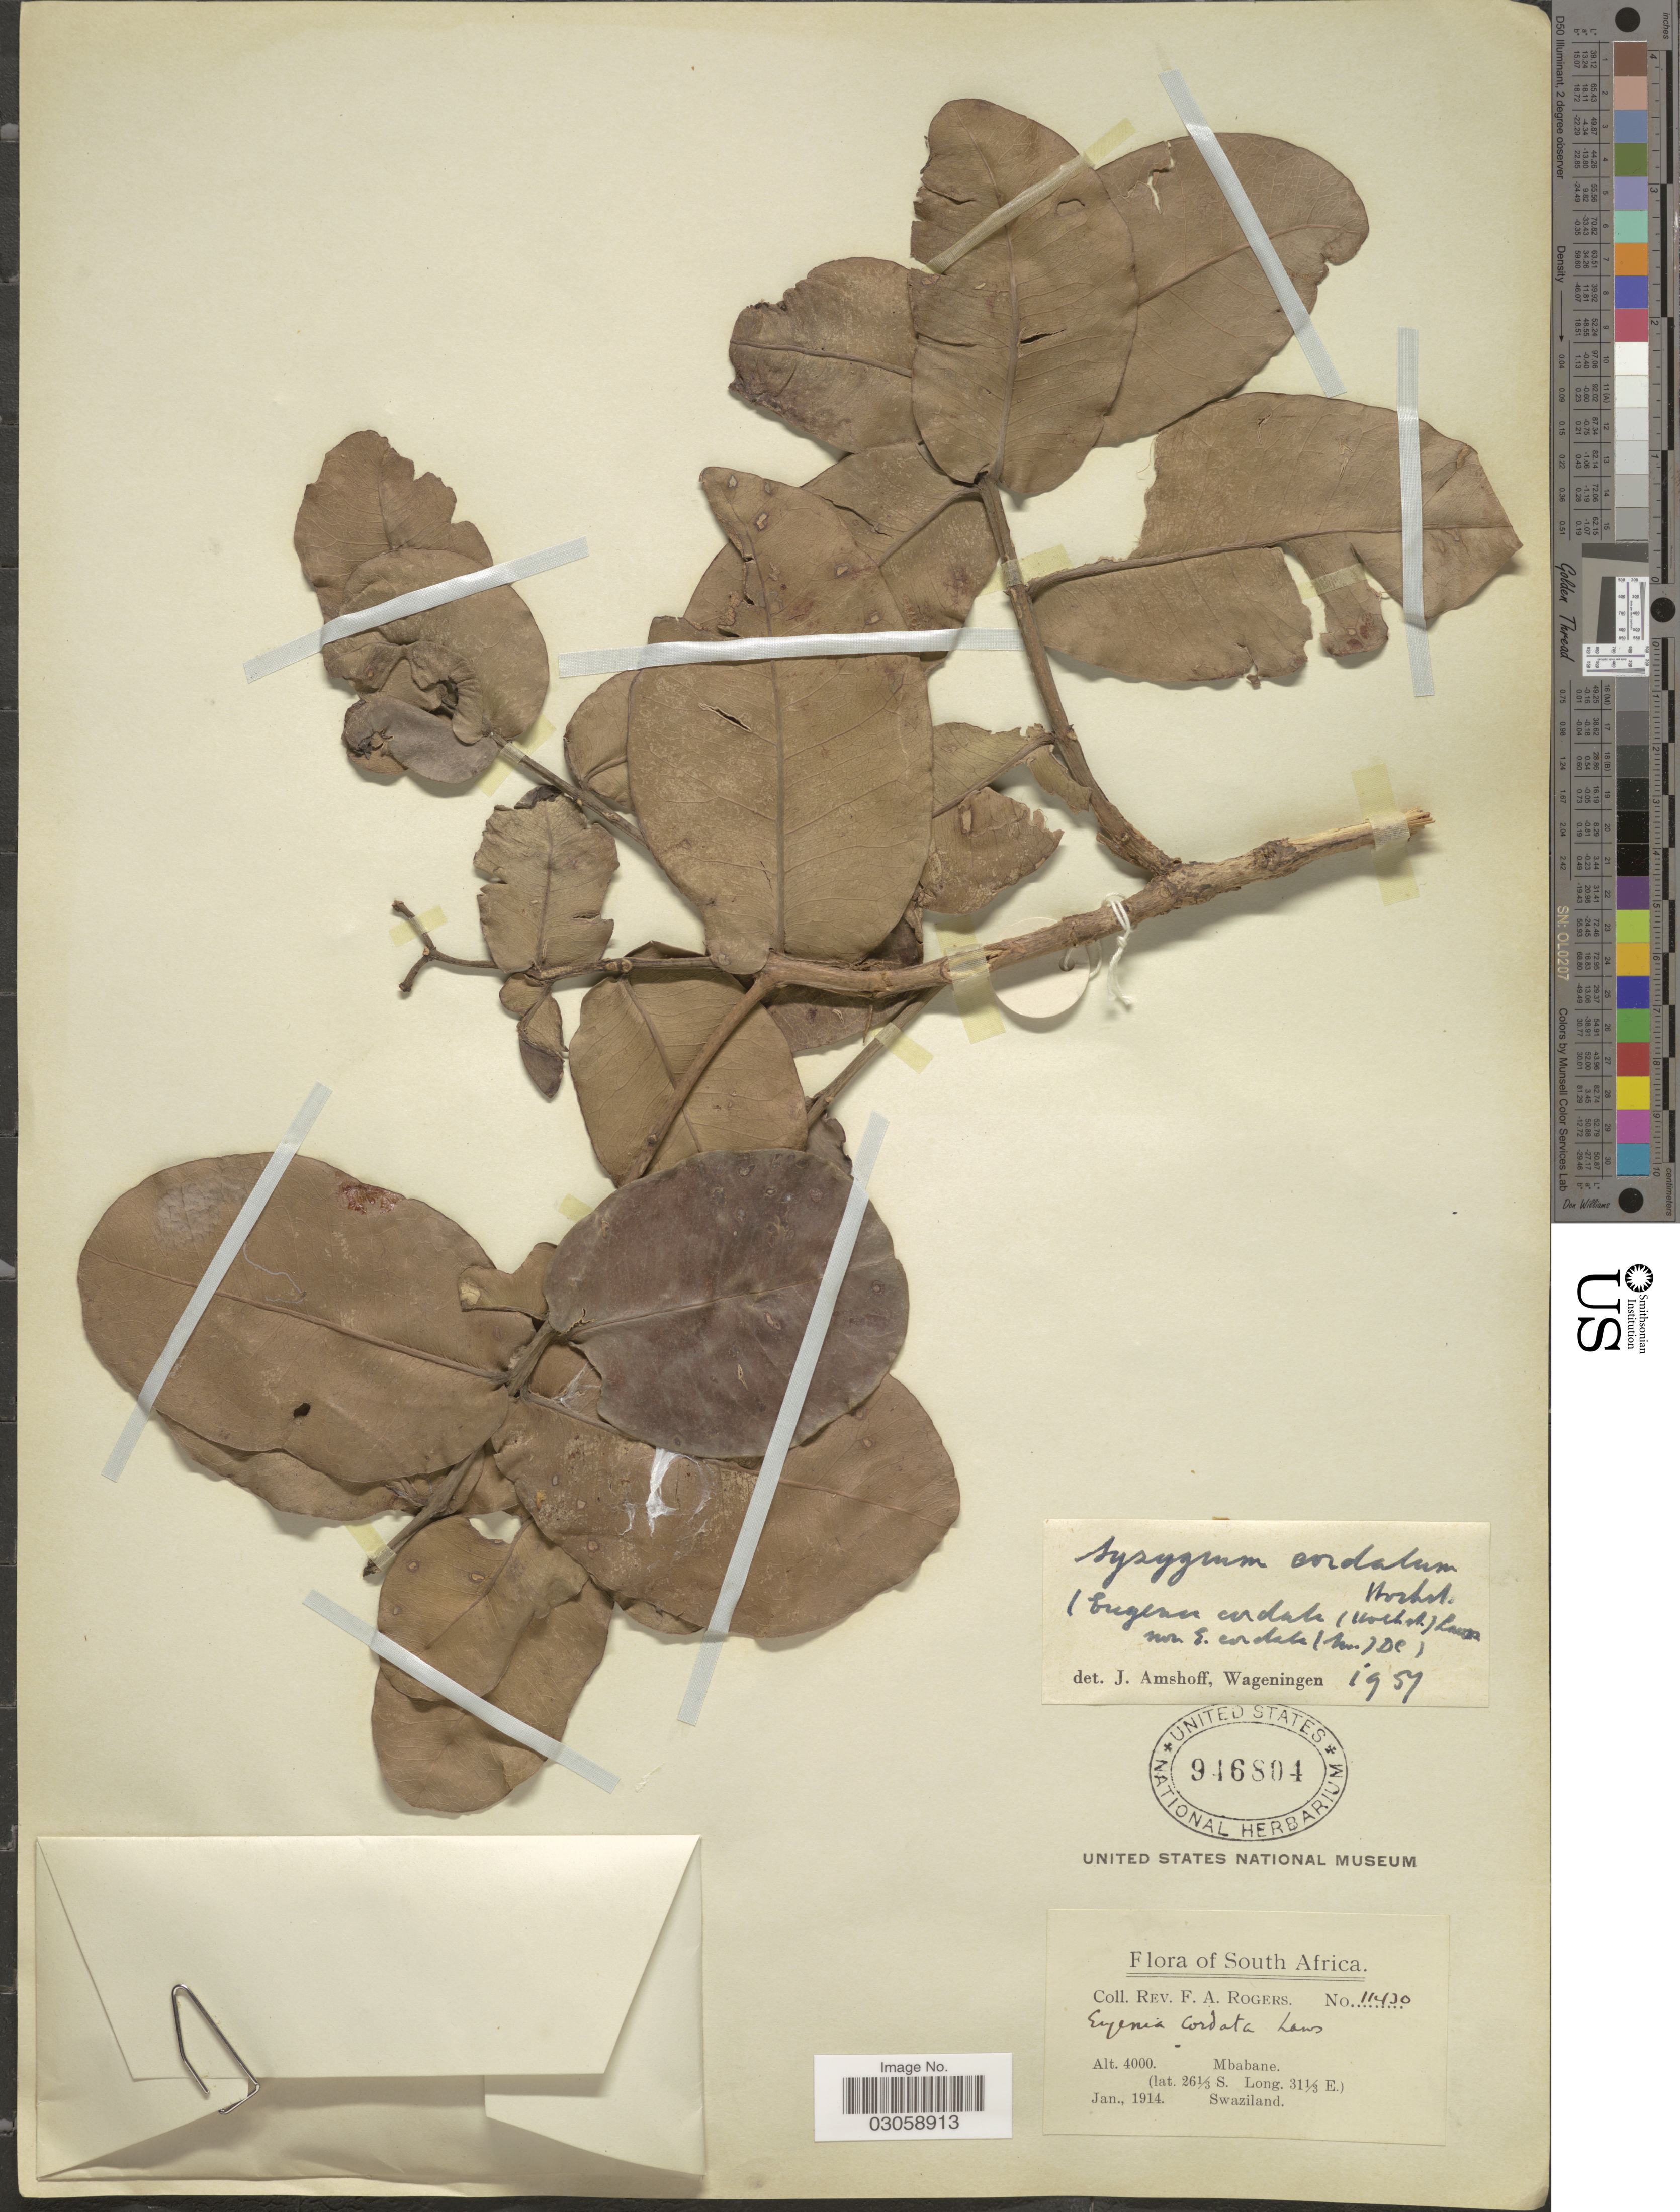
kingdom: Plantae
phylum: Tracheophyta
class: Magnoliopsida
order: Myrtales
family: Myrtaceae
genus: Syzygium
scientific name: Syzygium cordatum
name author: Hochst. ex Krauss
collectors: F. A. Rogers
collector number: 11430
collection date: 1914-01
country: Eswatini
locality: Mbabane, Swaziland, South Afrika.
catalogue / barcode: US 946804